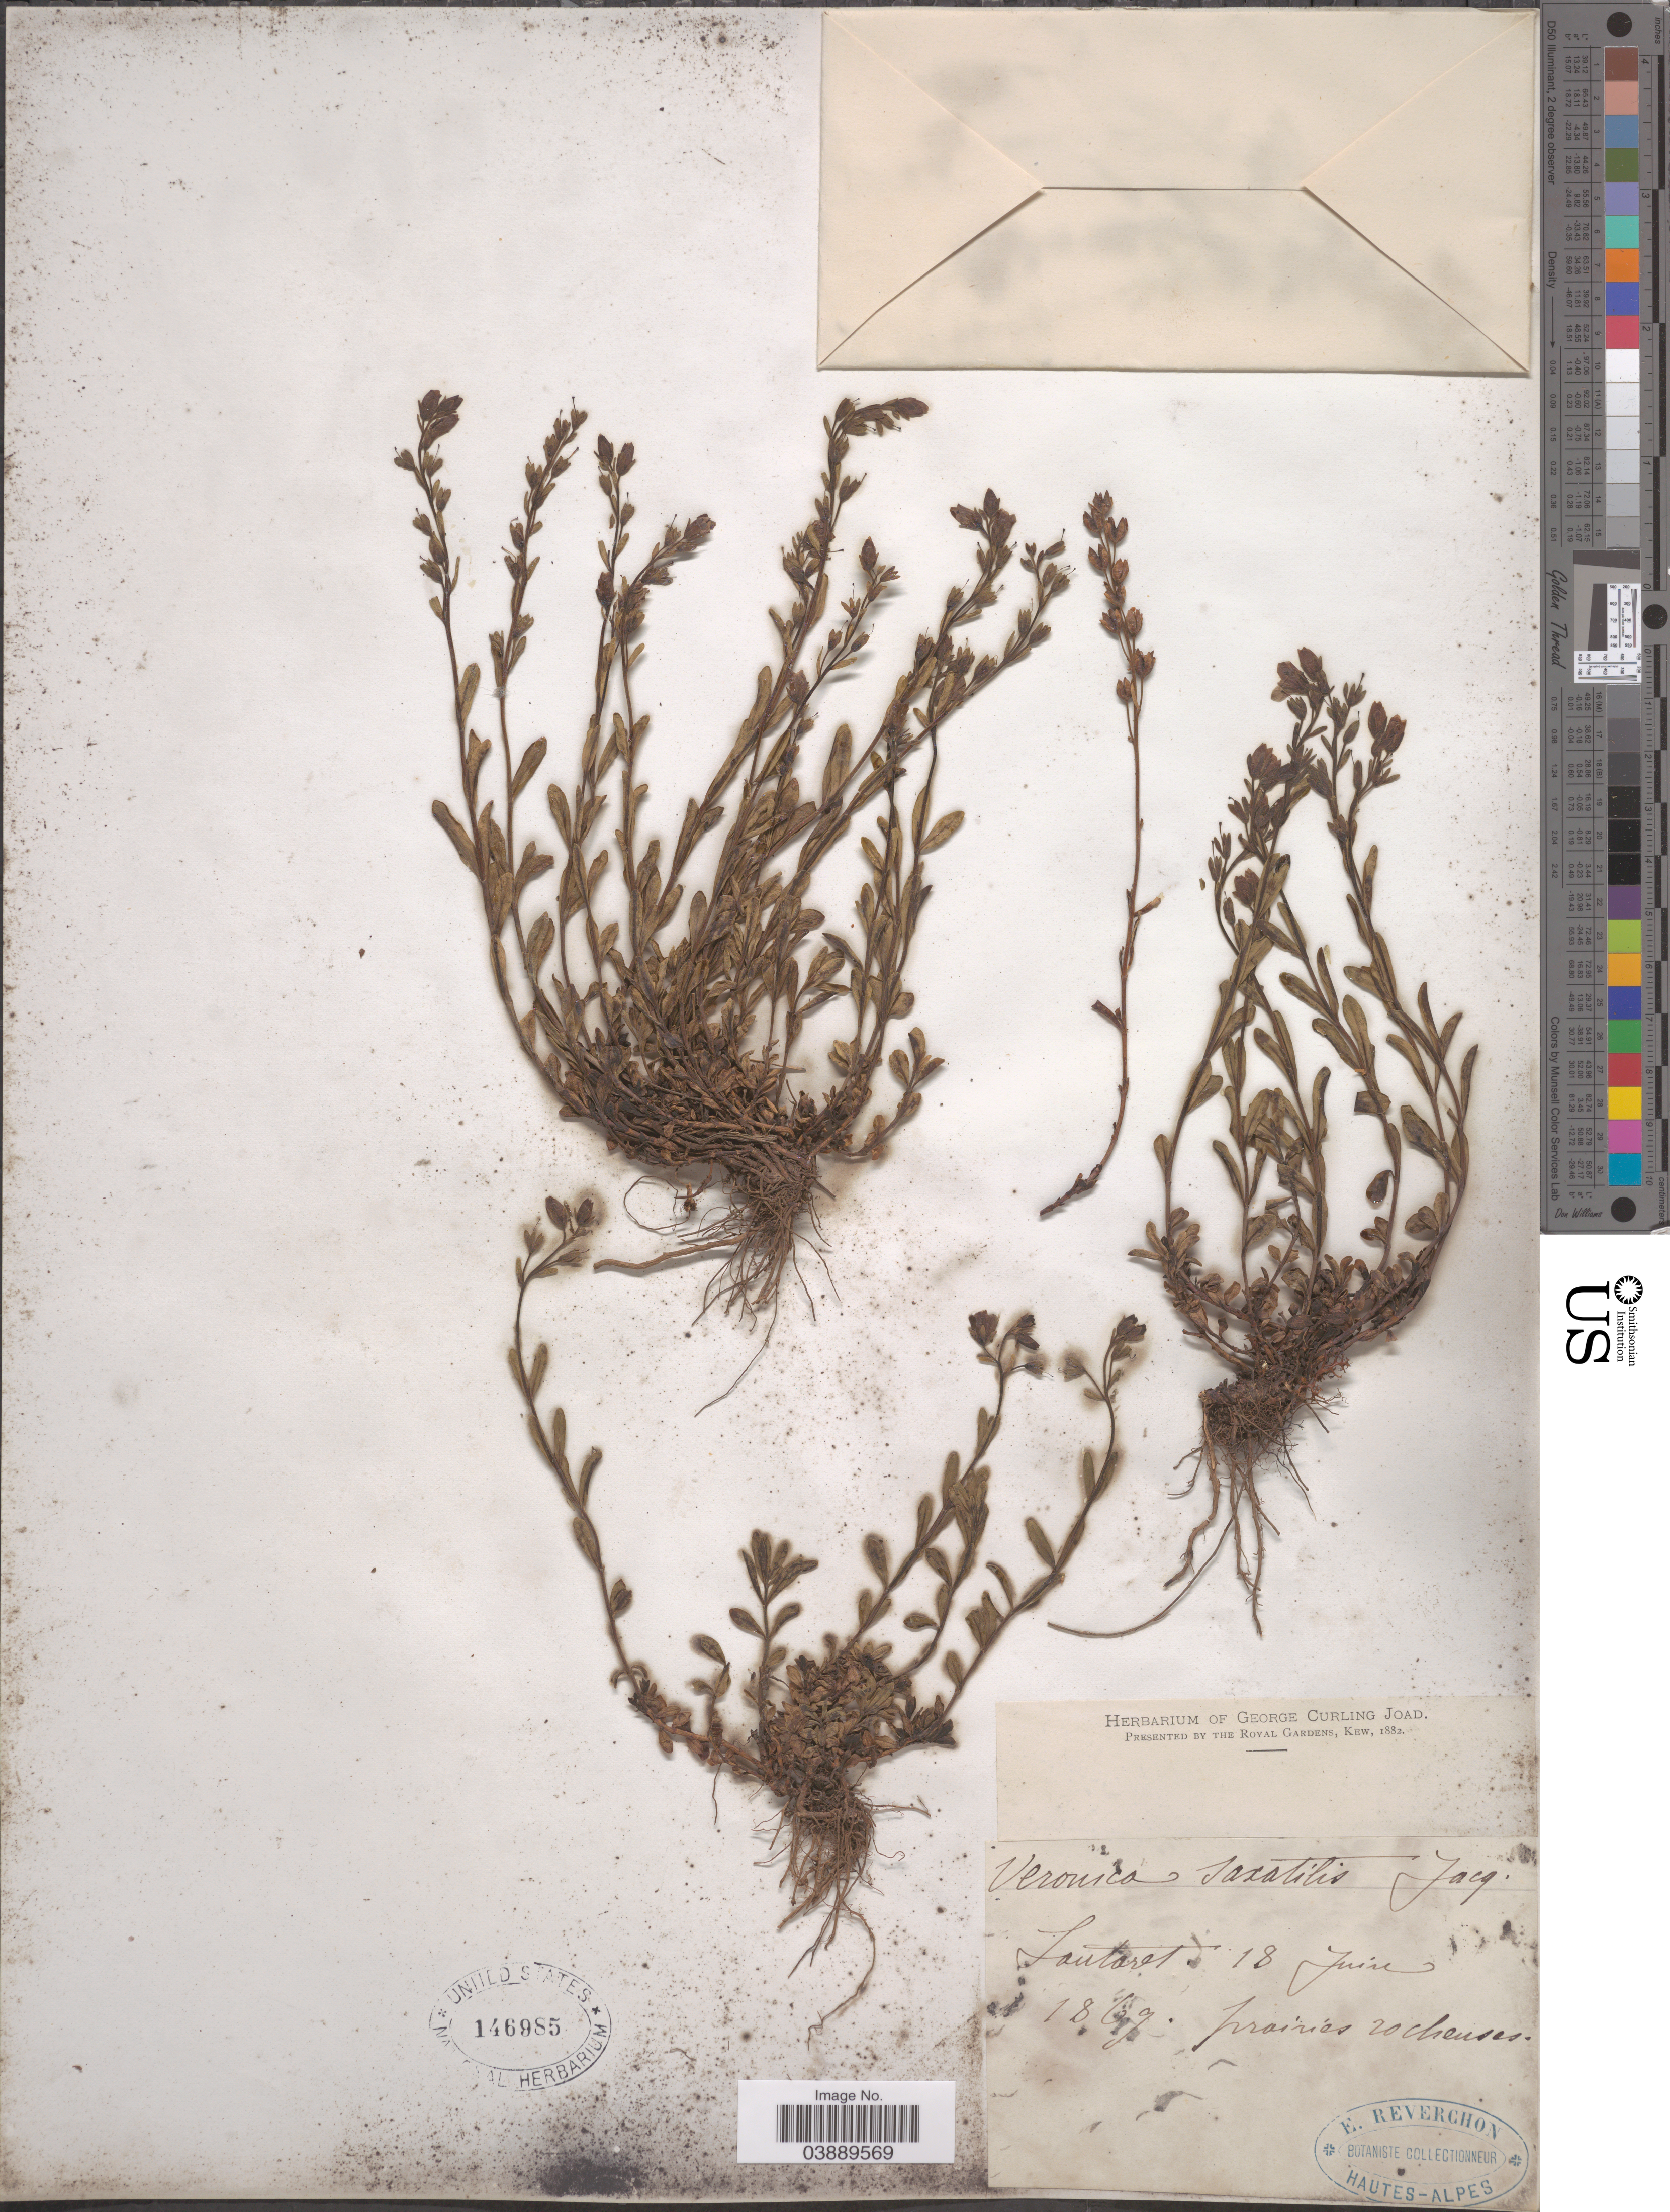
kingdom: Plantae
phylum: Tracheophyta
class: Magnoliopsida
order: Lamiales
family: Plantaginaceae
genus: Veronica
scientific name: Veronica saxatilis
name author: Scop.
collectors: E. Reverchon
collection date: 1869-06-18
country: France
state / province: Provence-Alpes-Côte d'Azur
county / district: Hautes-Alpes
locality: Lautaret. Hautes-Alpes.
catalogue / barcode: US 146985